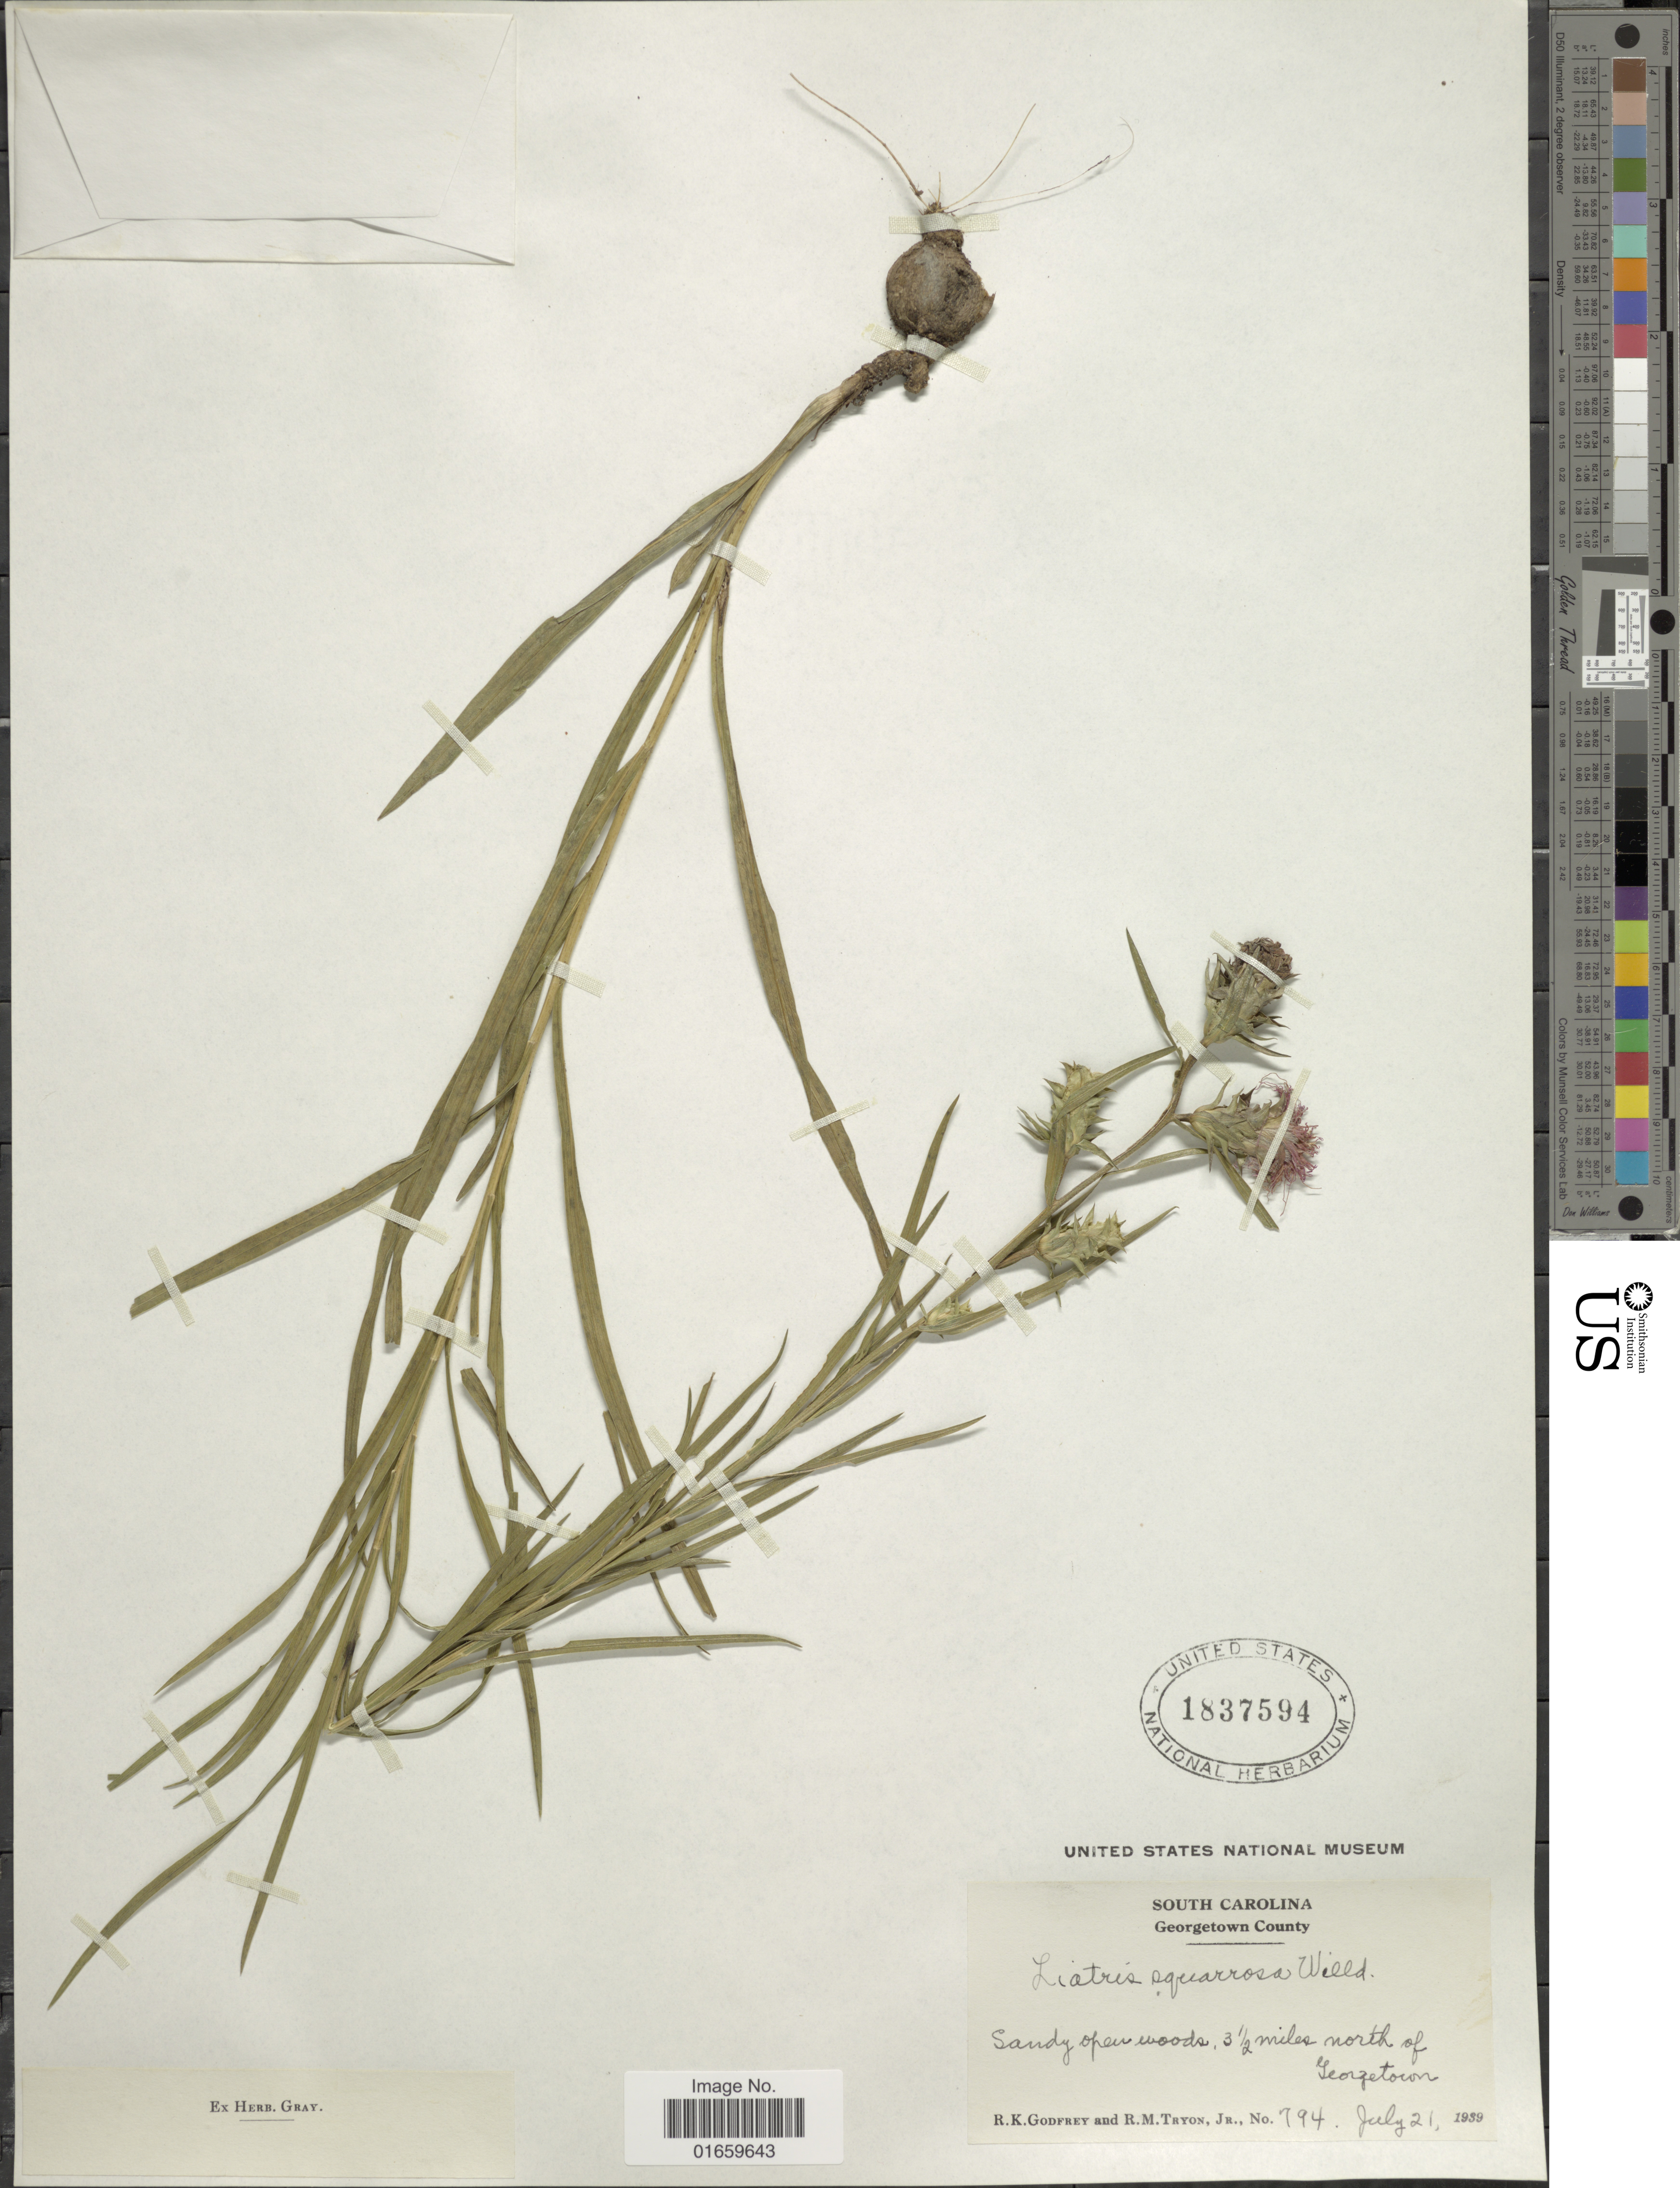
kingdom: Plantae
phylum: Tracheophyta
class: Magnoliopsida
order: Asterales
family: Asteraceae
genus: Liatris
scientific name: Liatris squarrosa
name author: (L.) Michx.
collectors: R. K. Godfrey & R. M. Tryon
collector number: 794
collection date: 1939-07-21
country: United States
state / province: South Carolina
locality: Georgetown County, 3½ miles north of Georgetown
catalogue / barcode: US 1837594